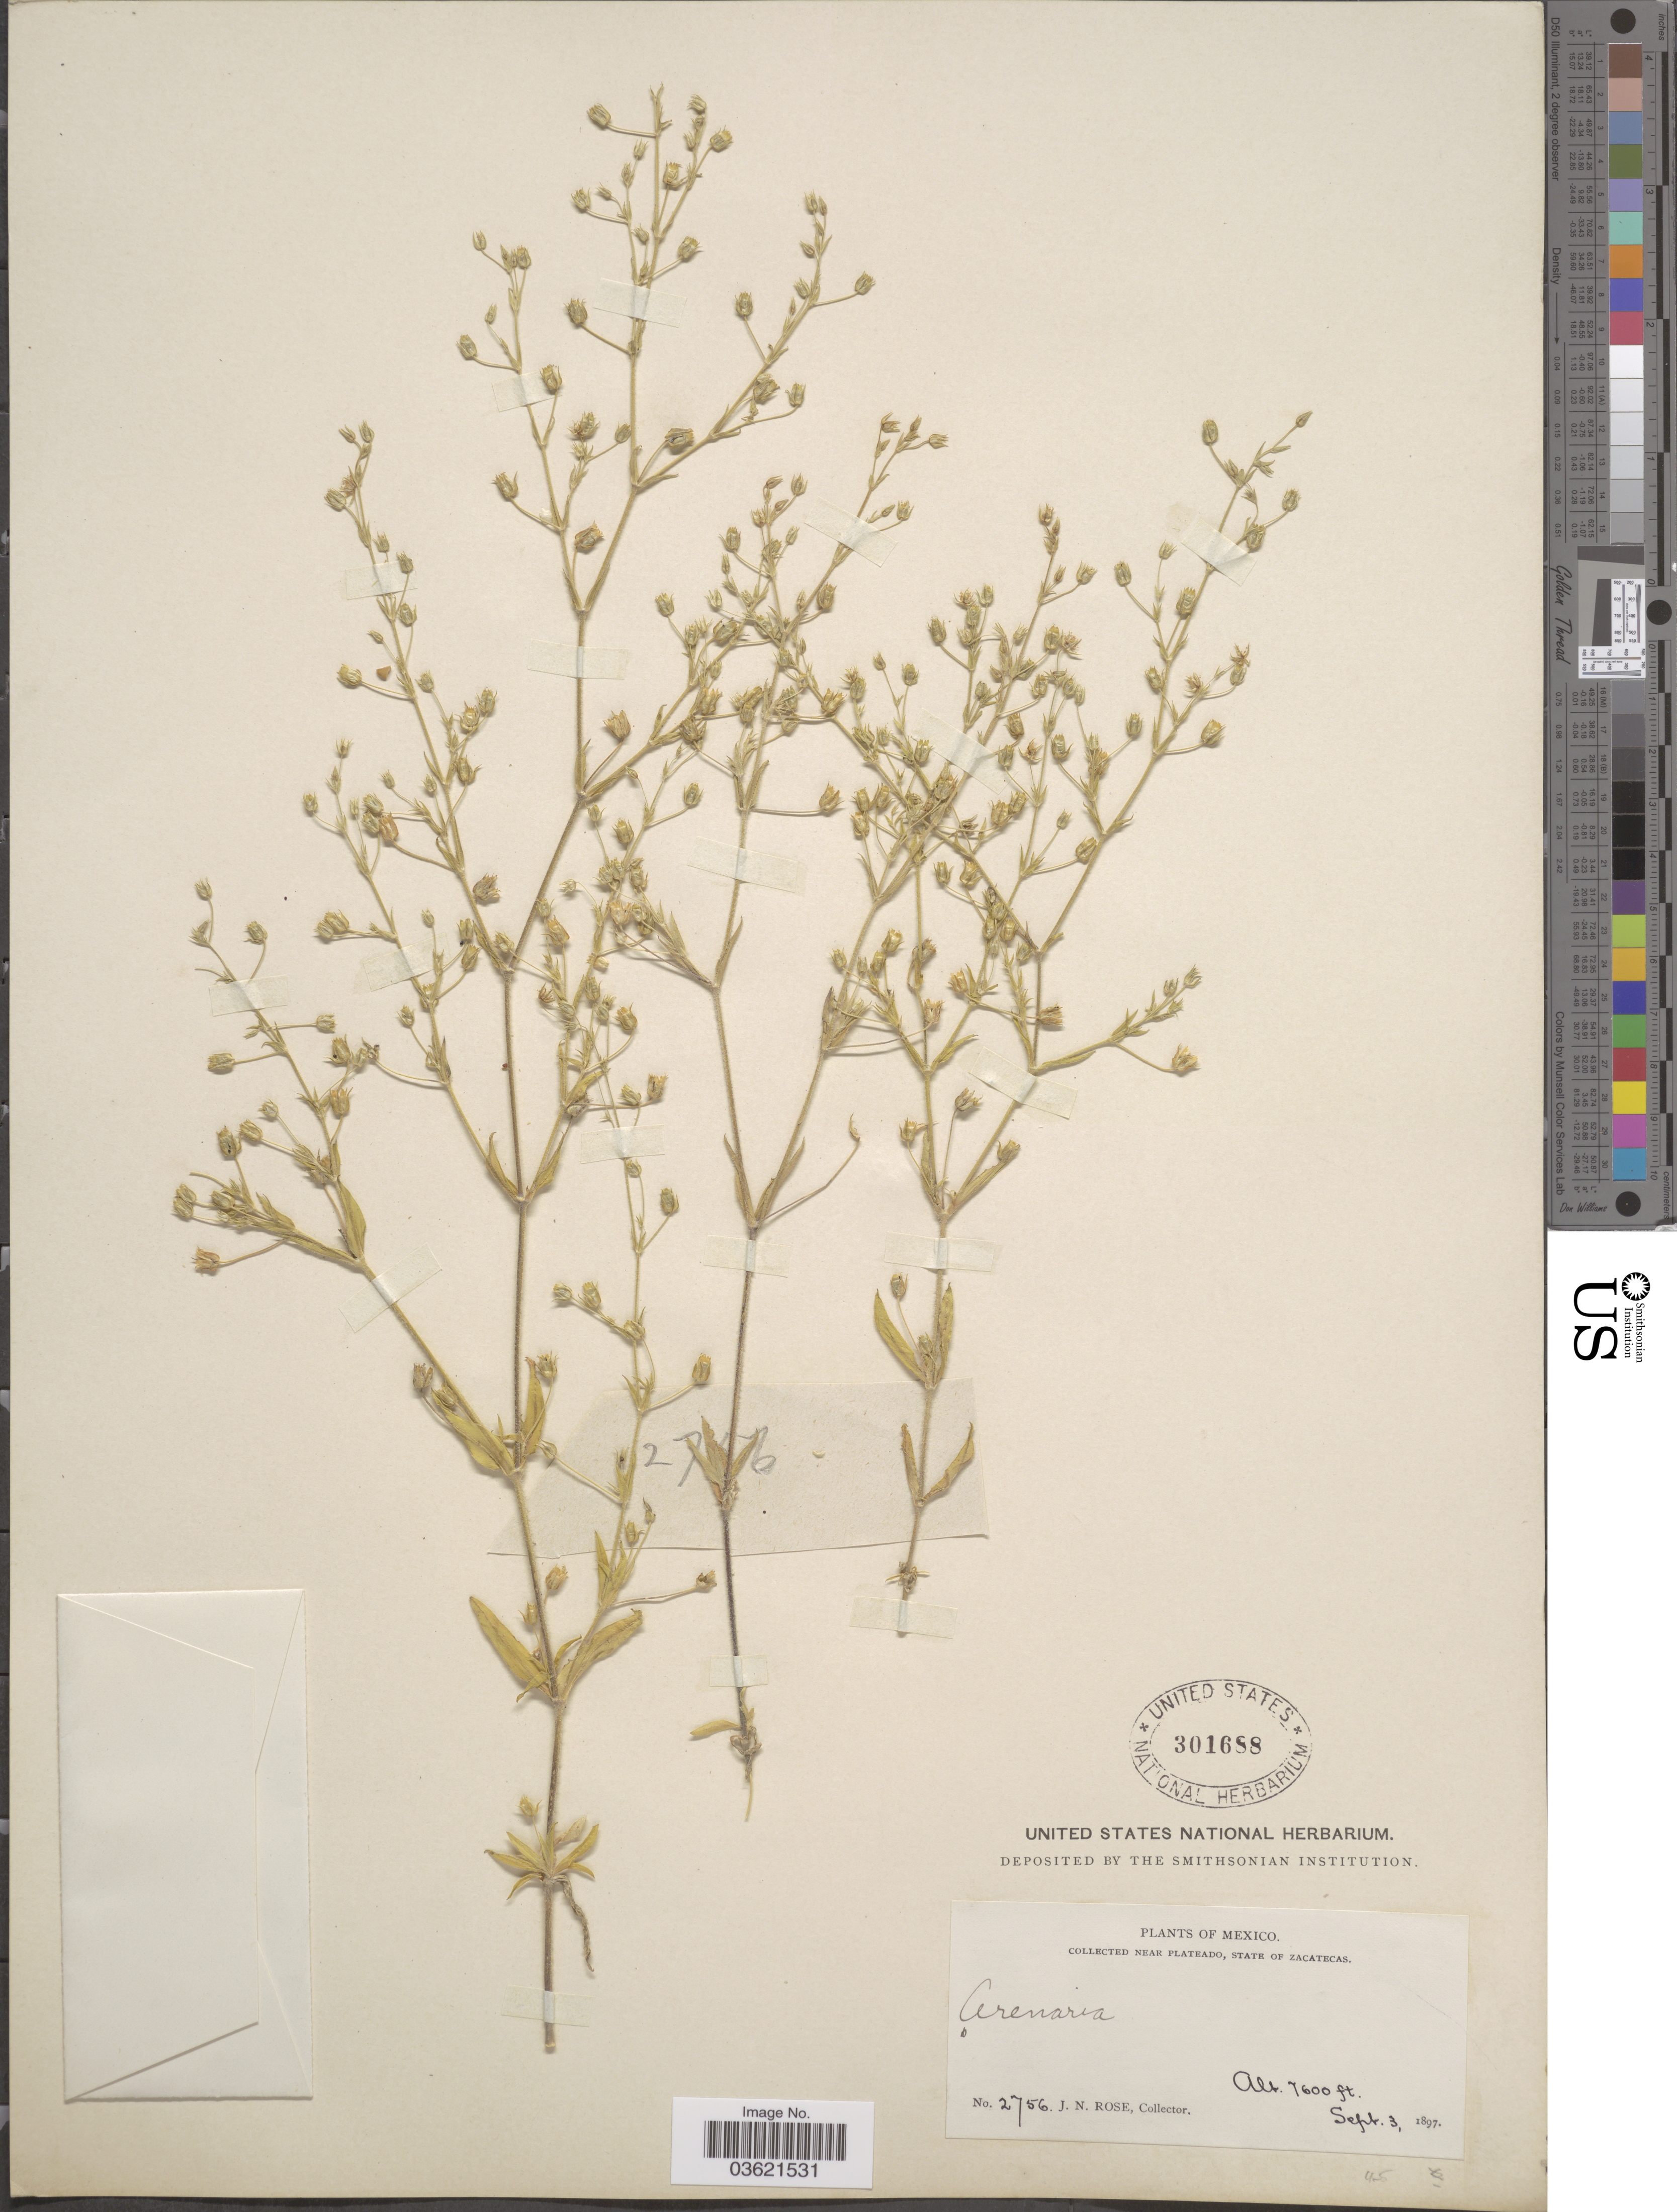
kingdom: Plantae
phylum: Tracheophyta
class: Magnoliopsida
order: Caryophyllales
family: Caryophyllaceae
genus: Arenaria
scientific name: Arenaria lanuginosa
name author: (Michx.) Rohrb.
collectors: J. N. Rose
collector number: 2756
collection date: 1897-09-03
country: Mexico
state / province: Zacatecas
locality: Near Plateado.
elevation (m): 2316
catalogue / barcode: US 301688